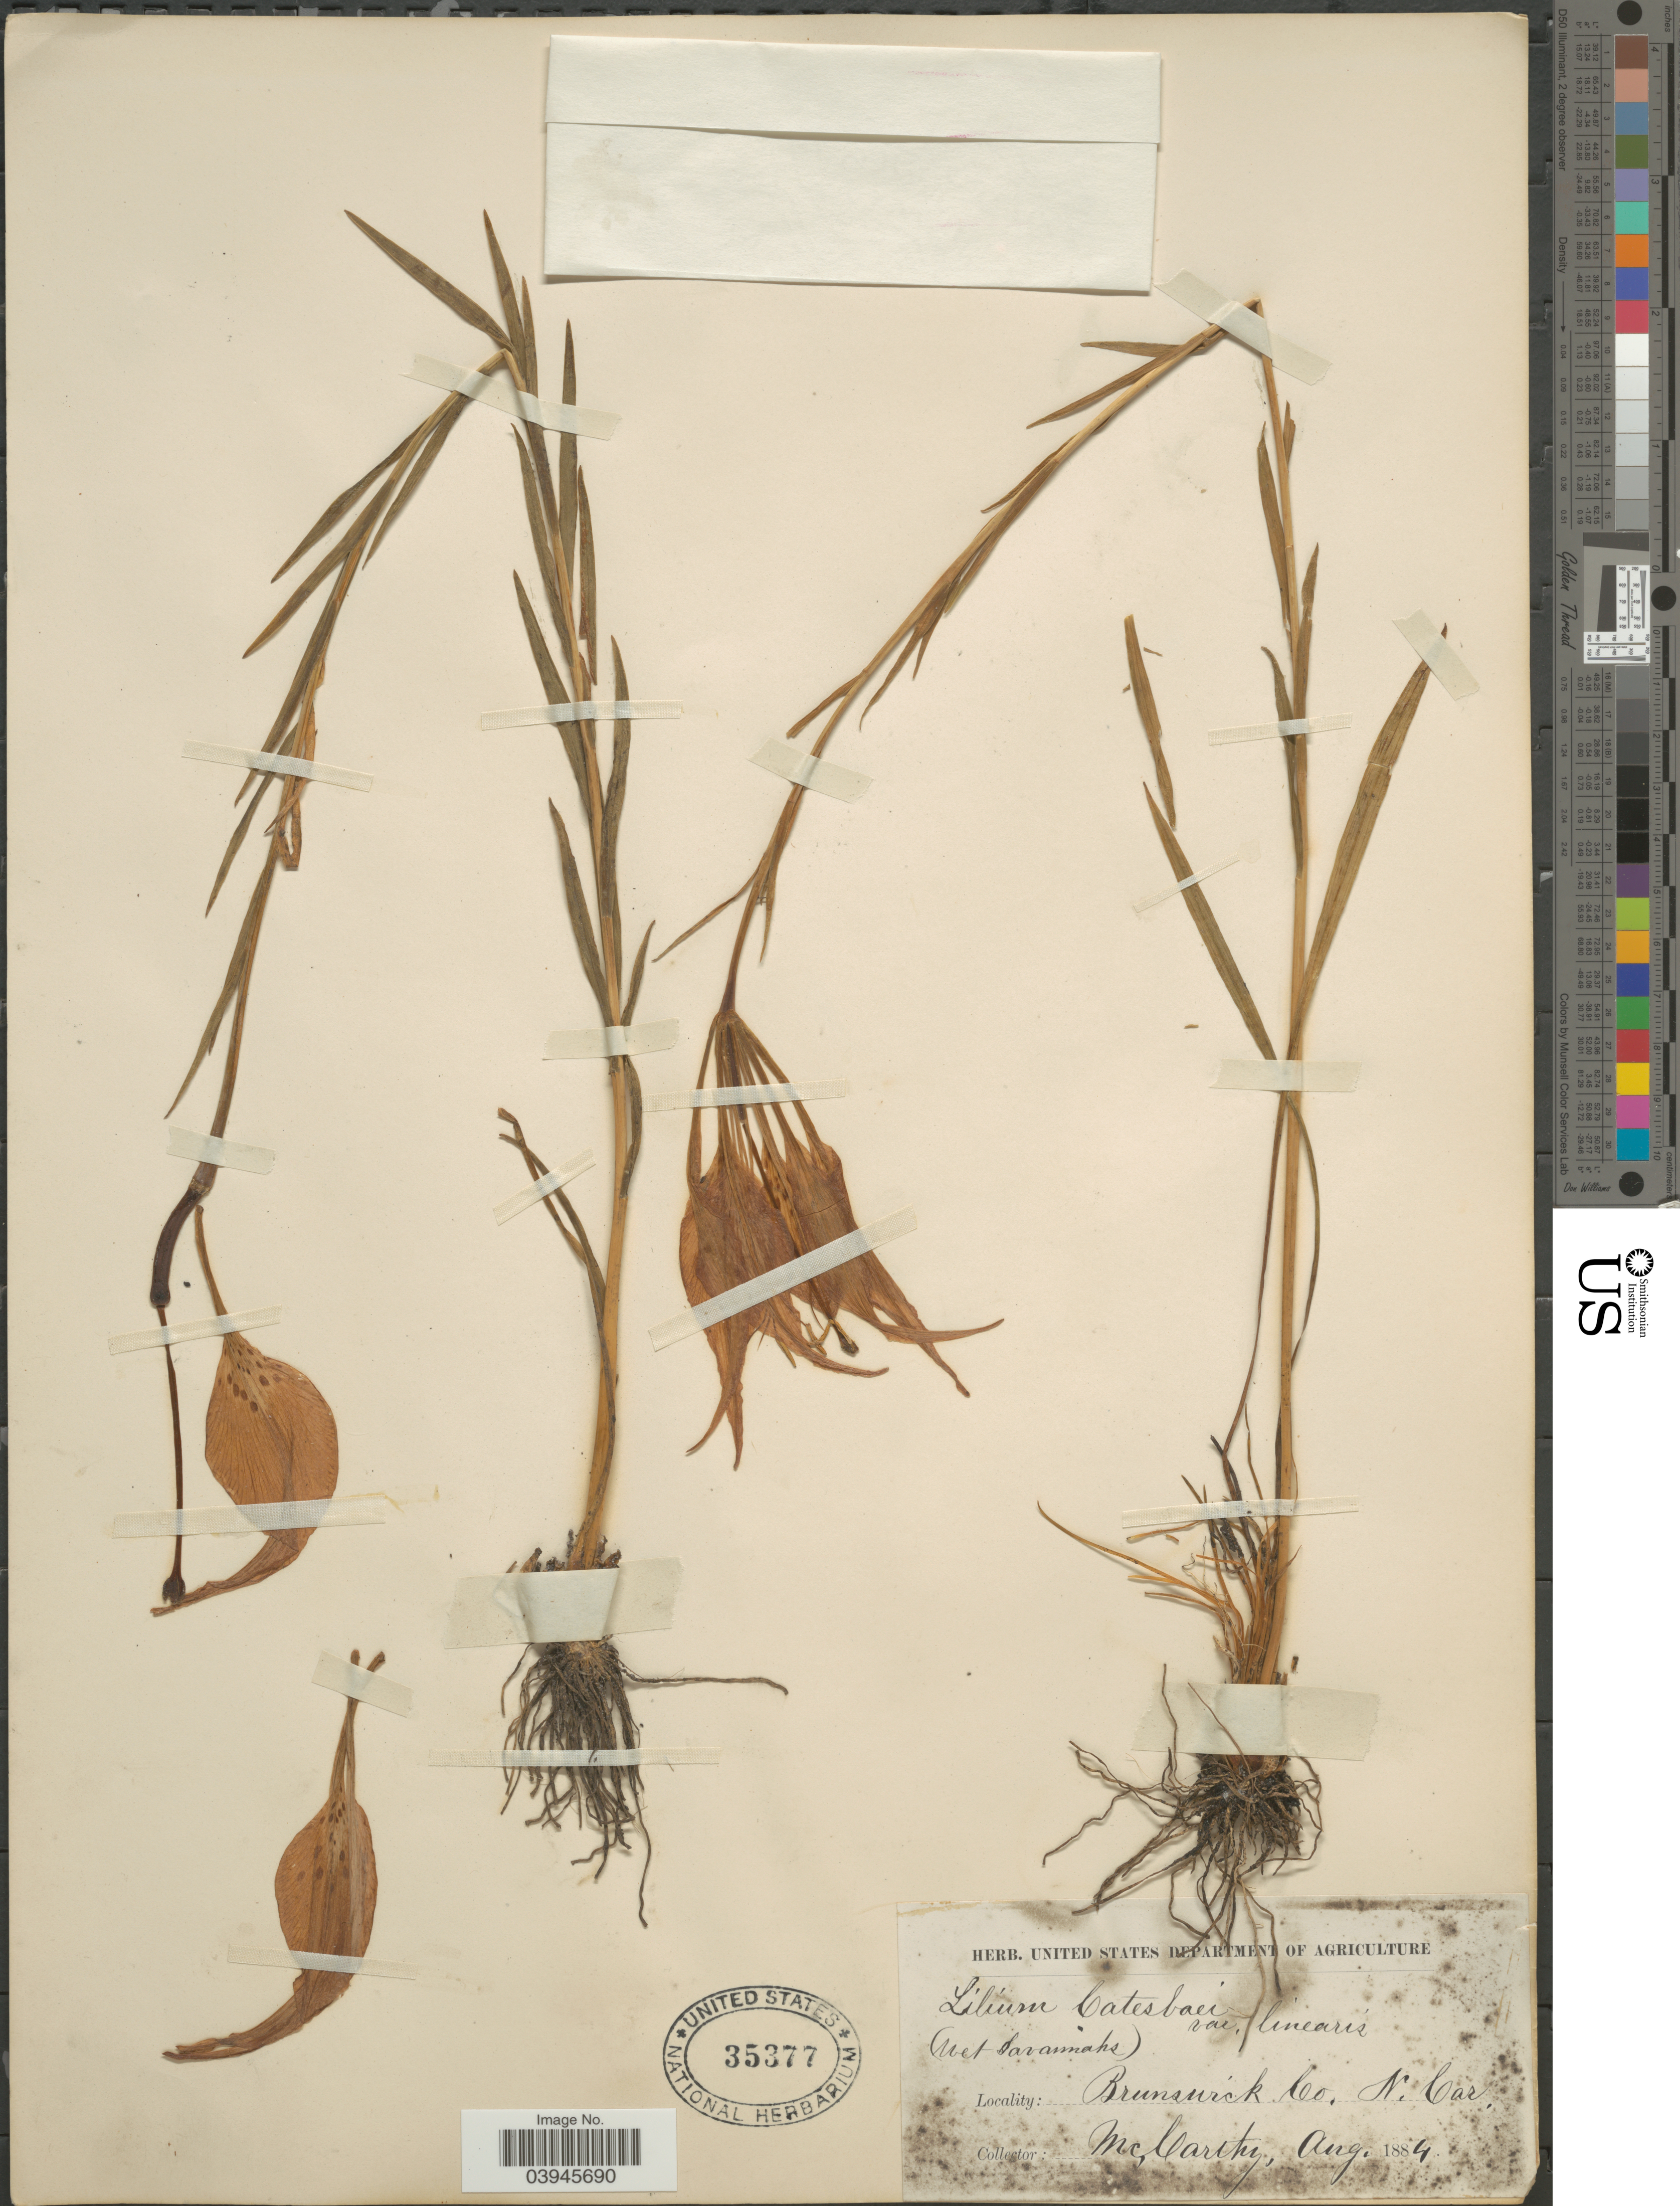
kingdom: Plantae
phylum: Tracheophyta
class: Liliopsida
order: Liliales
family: Liliaceae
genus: Lilium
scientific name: Lilium catesbaei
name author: Walter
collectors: -- McCarthy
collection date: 1884-08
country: United States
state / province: North Carolina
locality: Brunswick Co.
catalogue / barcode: US 35377